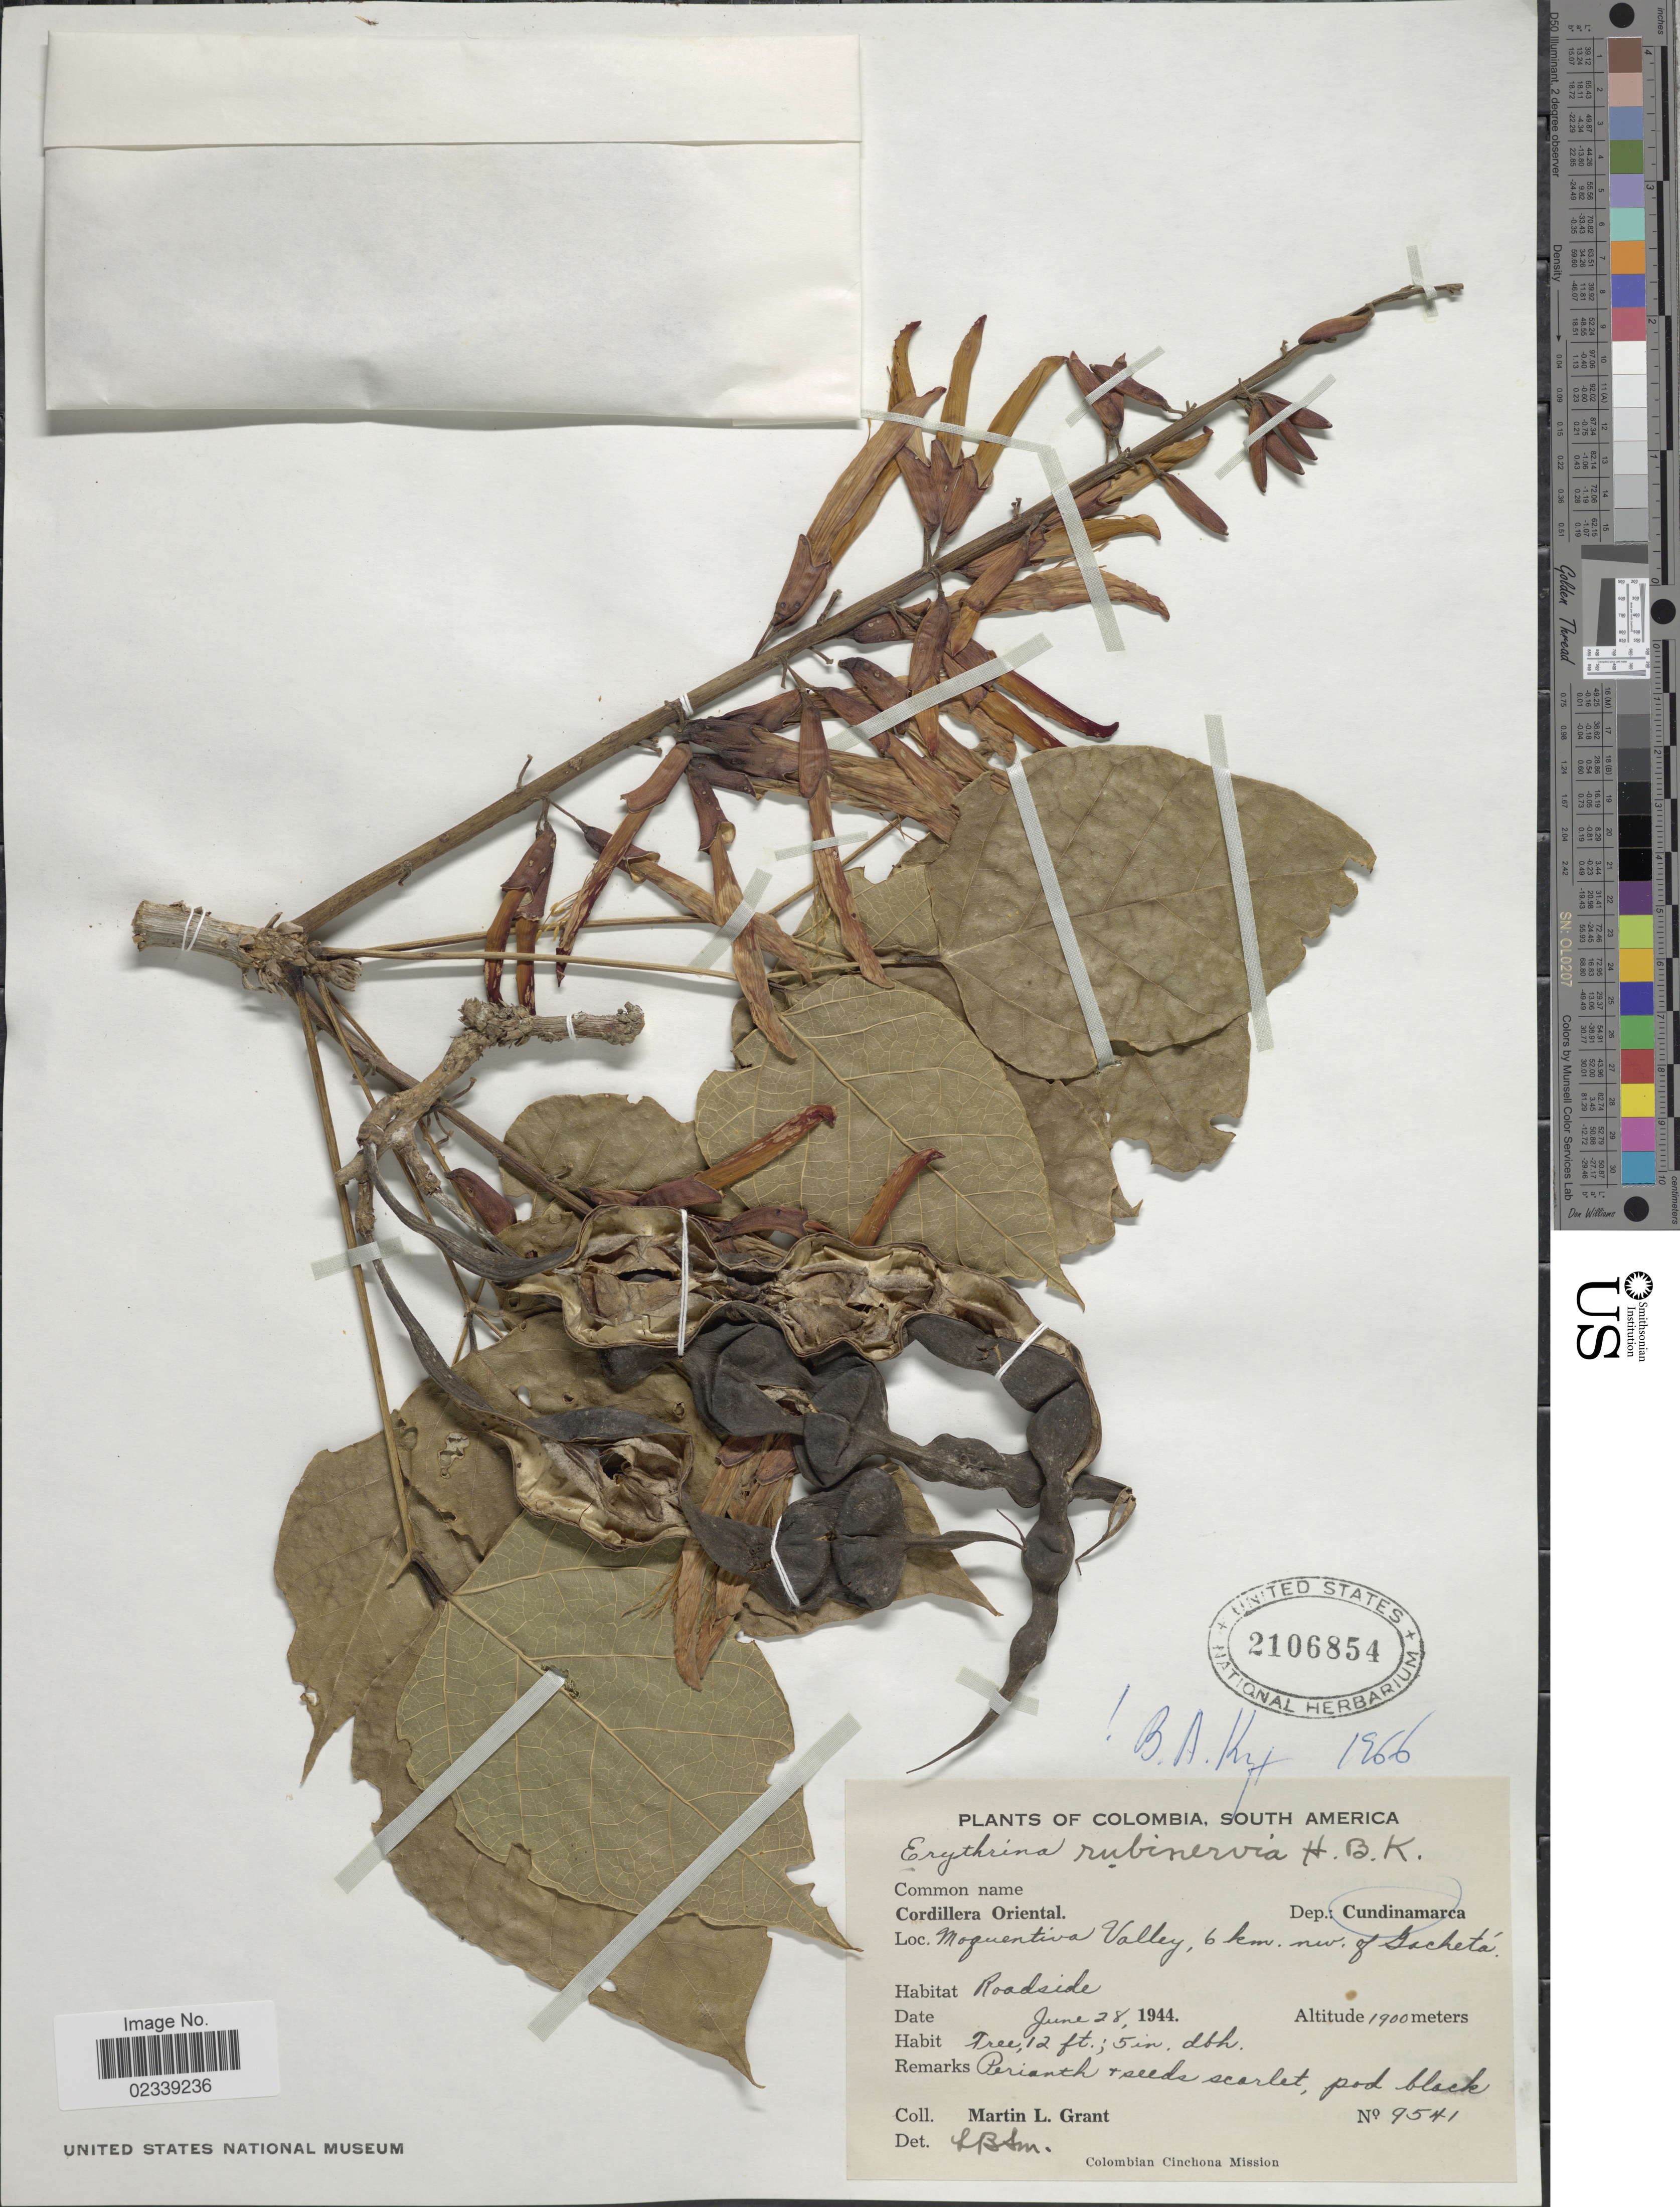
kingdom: Plantae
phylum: Tracheophyta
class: Magnoliopsida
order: Fabales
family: Fabaceae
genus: Erythrina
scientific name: Erythrina rubrinervia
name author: Kunth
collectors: M. L. Grant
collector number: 9541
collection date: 1944-06-28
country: Colombia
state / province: Cundinamarca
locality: Cordillera Oriental, Moquentiva Valley, 6 km nw of Gacheta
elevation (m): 1900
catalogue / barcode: US 2106854